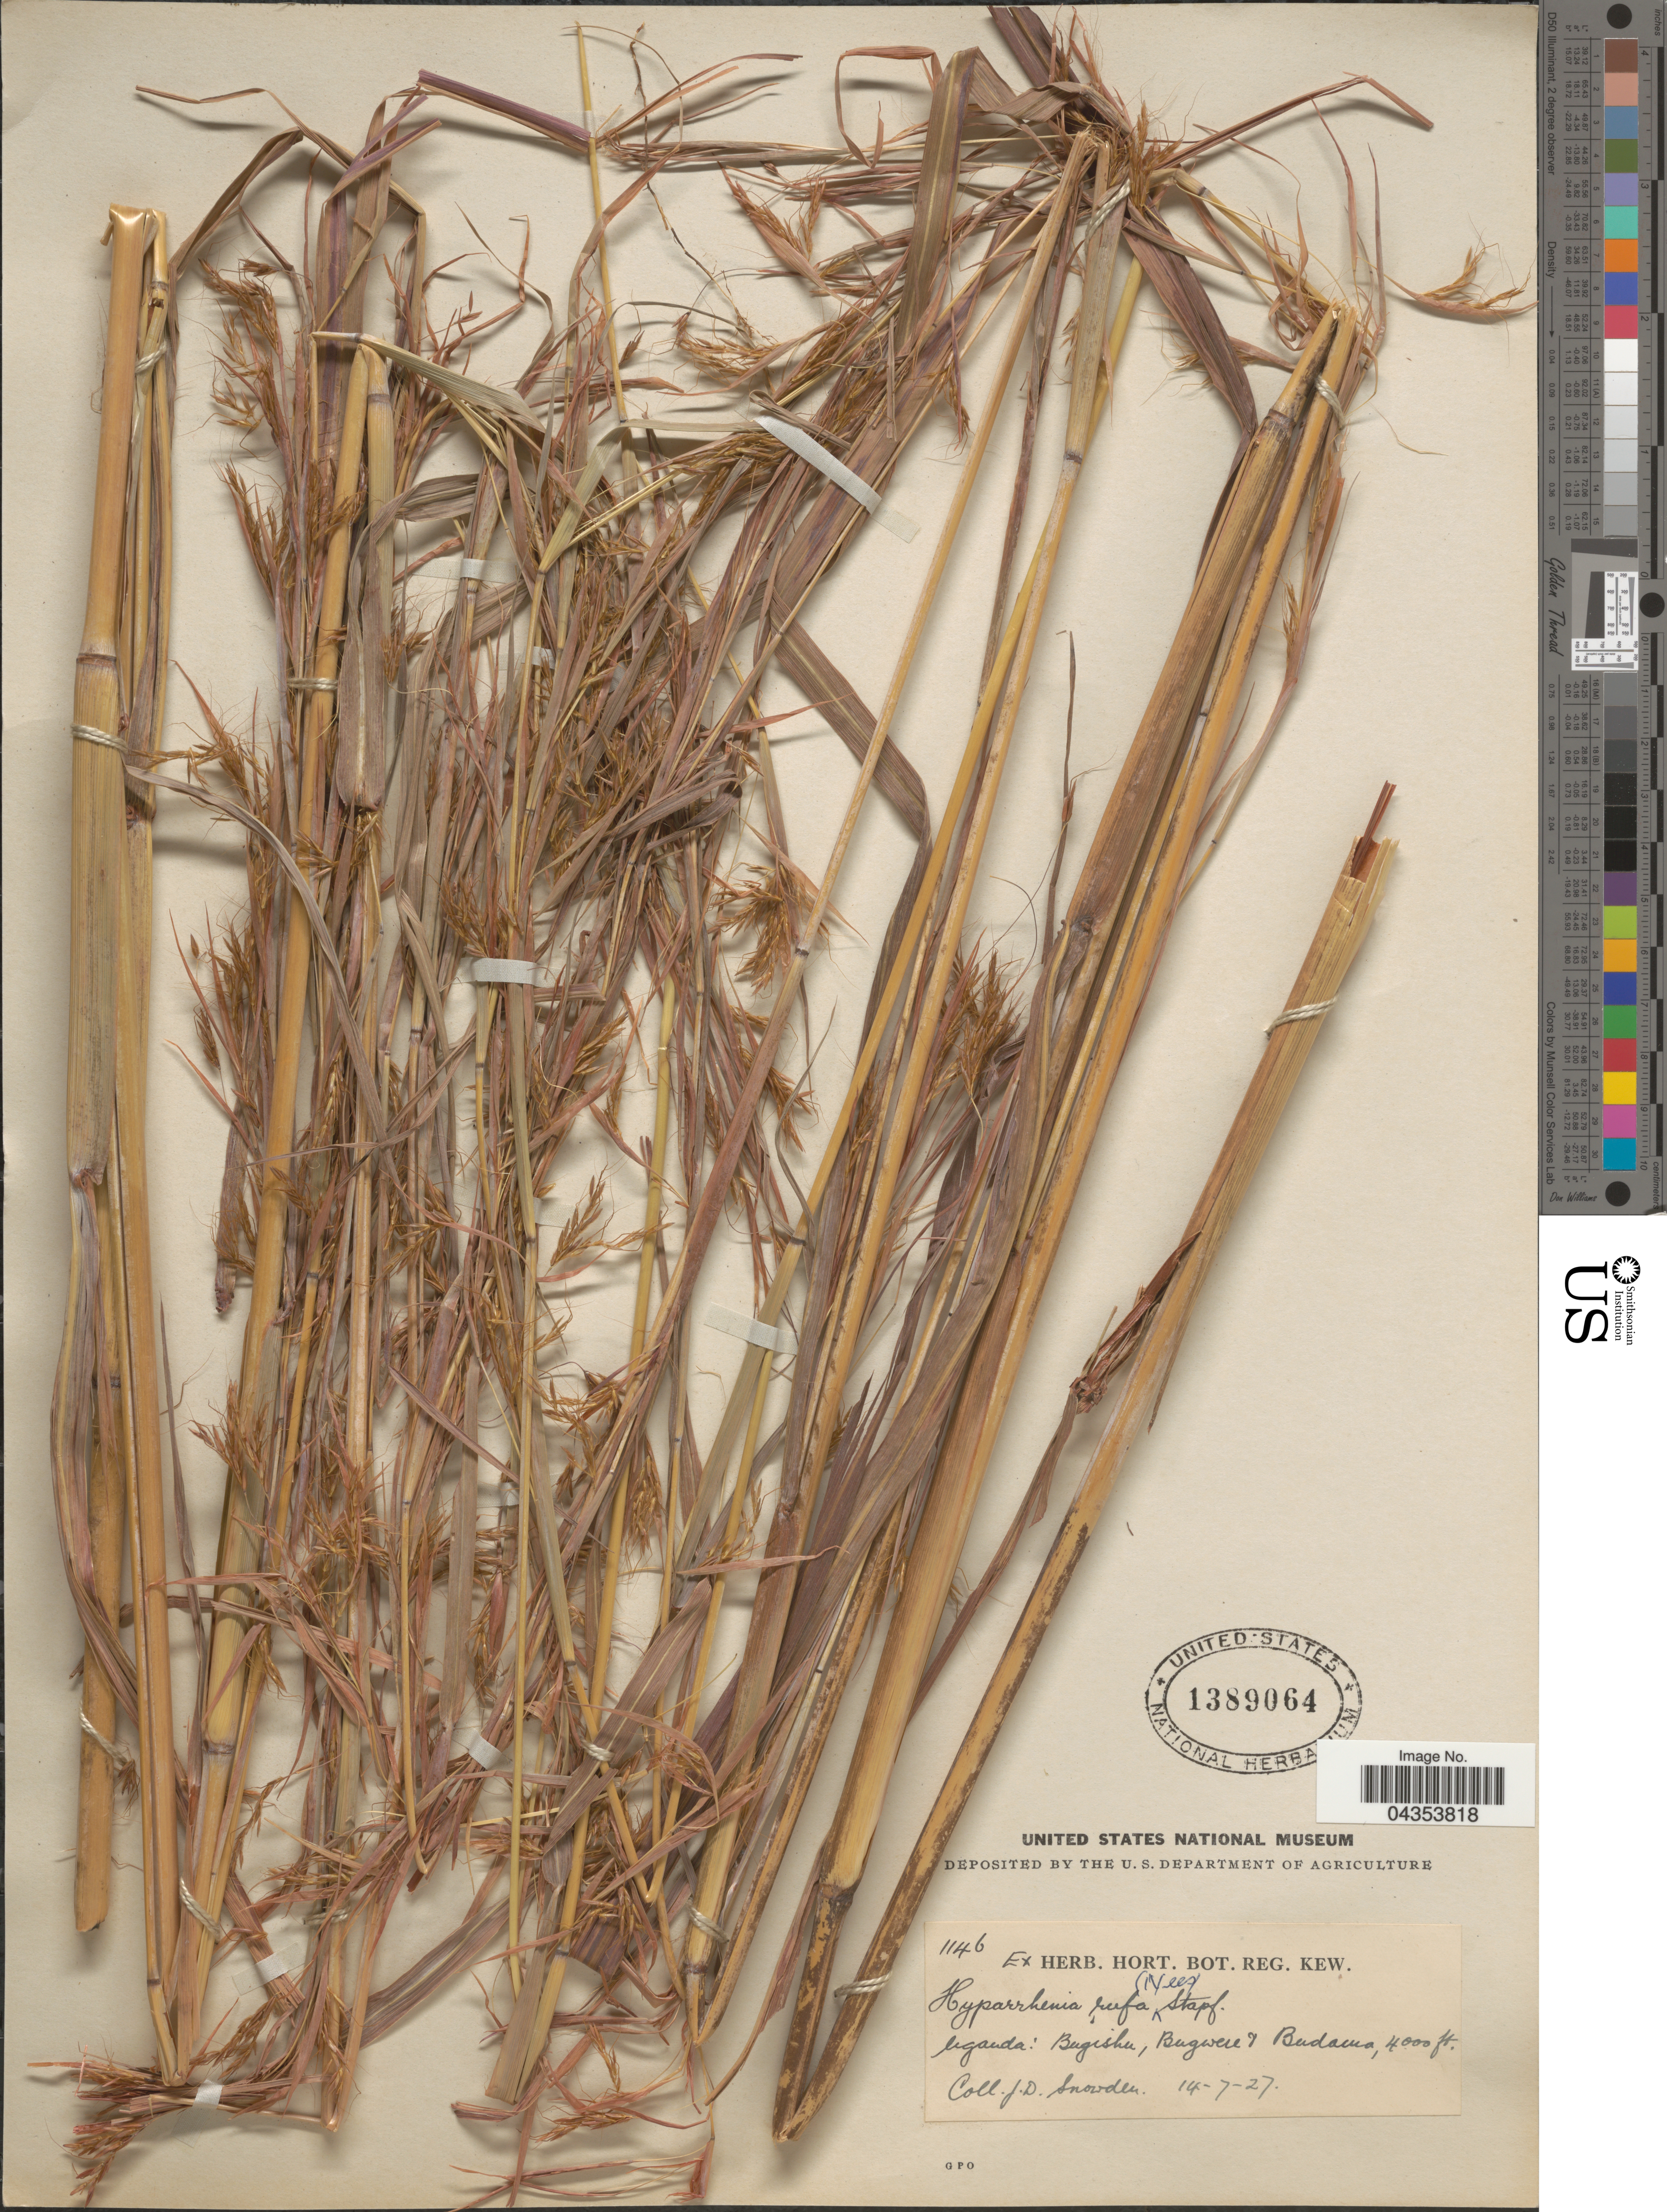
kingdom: Plantae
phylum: Tracheophyta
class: Liliopsida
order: Poales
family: Poaceae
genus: Hyparrhenia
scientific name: Hyparrhenia rufa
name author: (Nees) Stapf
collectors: J. Snowden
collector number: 1146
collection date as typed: Transcribed d/m/y: 14/7/27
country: Uganda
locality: Bugishu, Bugwere & Budama.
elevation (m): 1219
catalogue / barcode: US 1389064